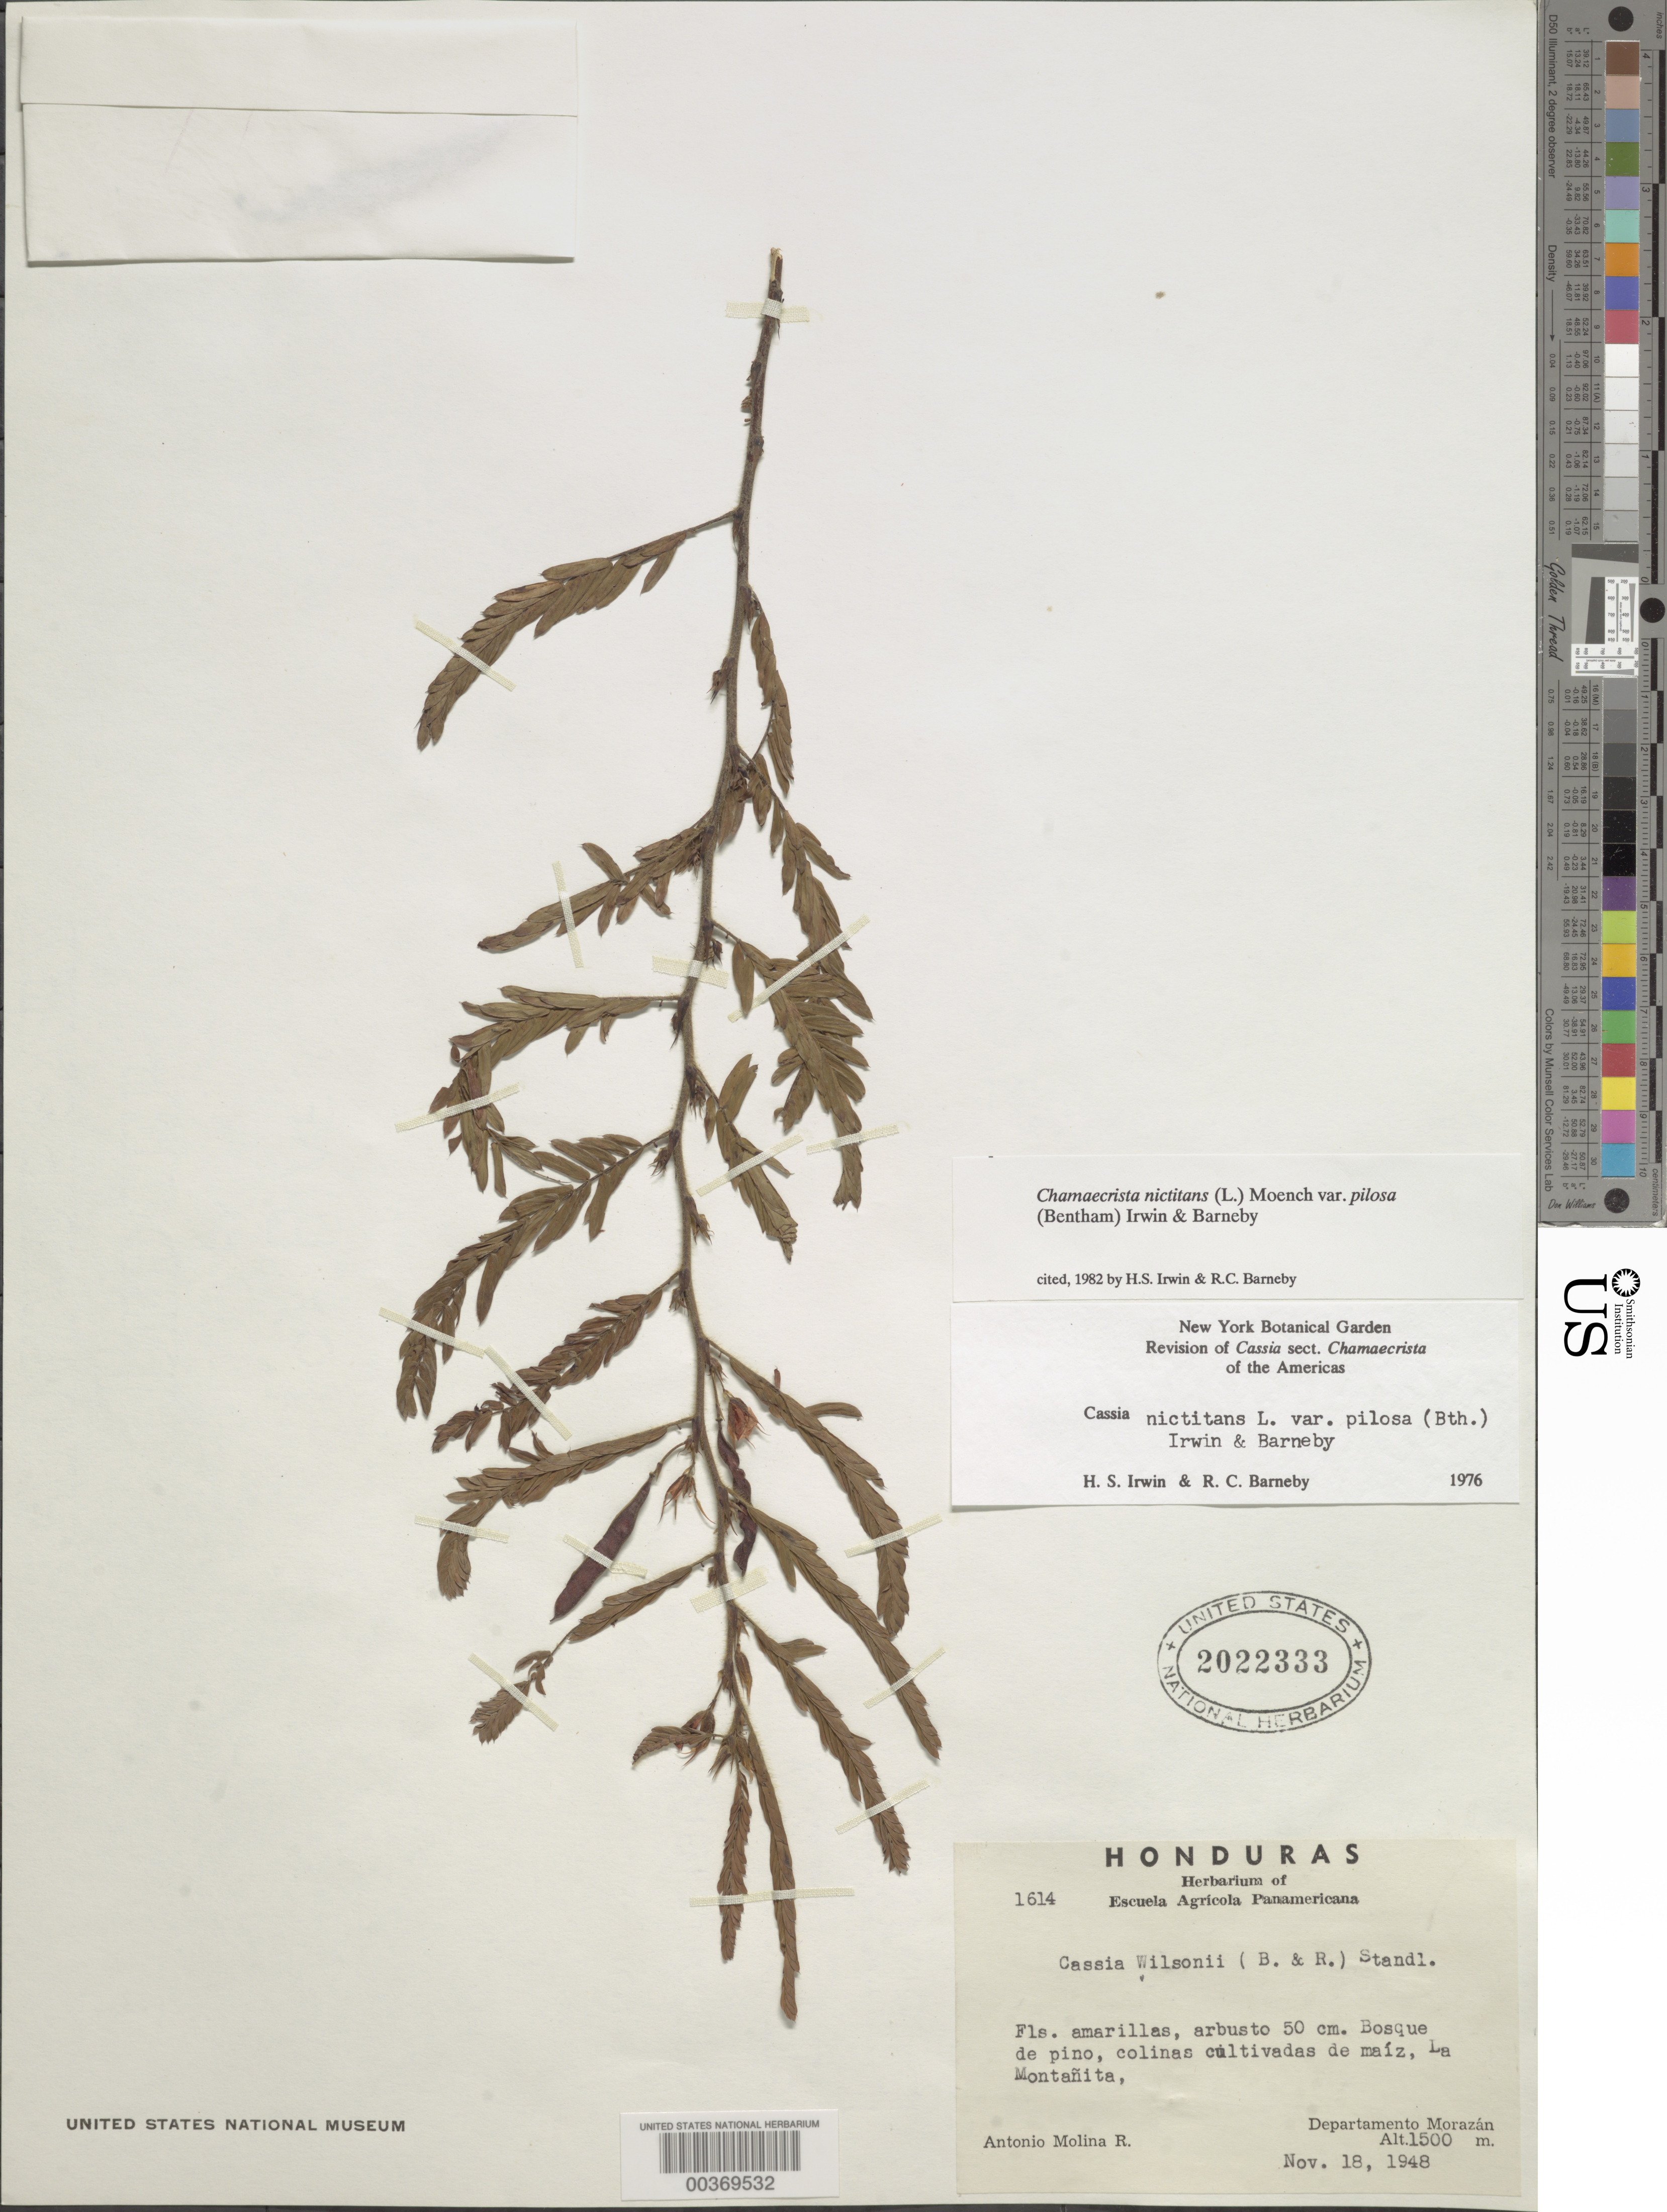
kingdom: Plantae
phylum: Tracheophyta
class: Magnoliopsida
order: Fabales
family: Fabaceae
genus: Chamaecrista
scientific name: Chamaecrista nictitans var. pilosa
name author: (Benth.) H.S. Irwin & Barneby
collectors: A. Molina R.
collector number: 1614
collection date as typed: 18 Nov 1948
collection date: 1948-11-18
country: Honduras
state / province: Fco. Morazán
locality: La Montanita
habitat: Boque de pino, colinas cultivadas de maiz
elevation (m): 1500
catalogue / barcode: US 2022333